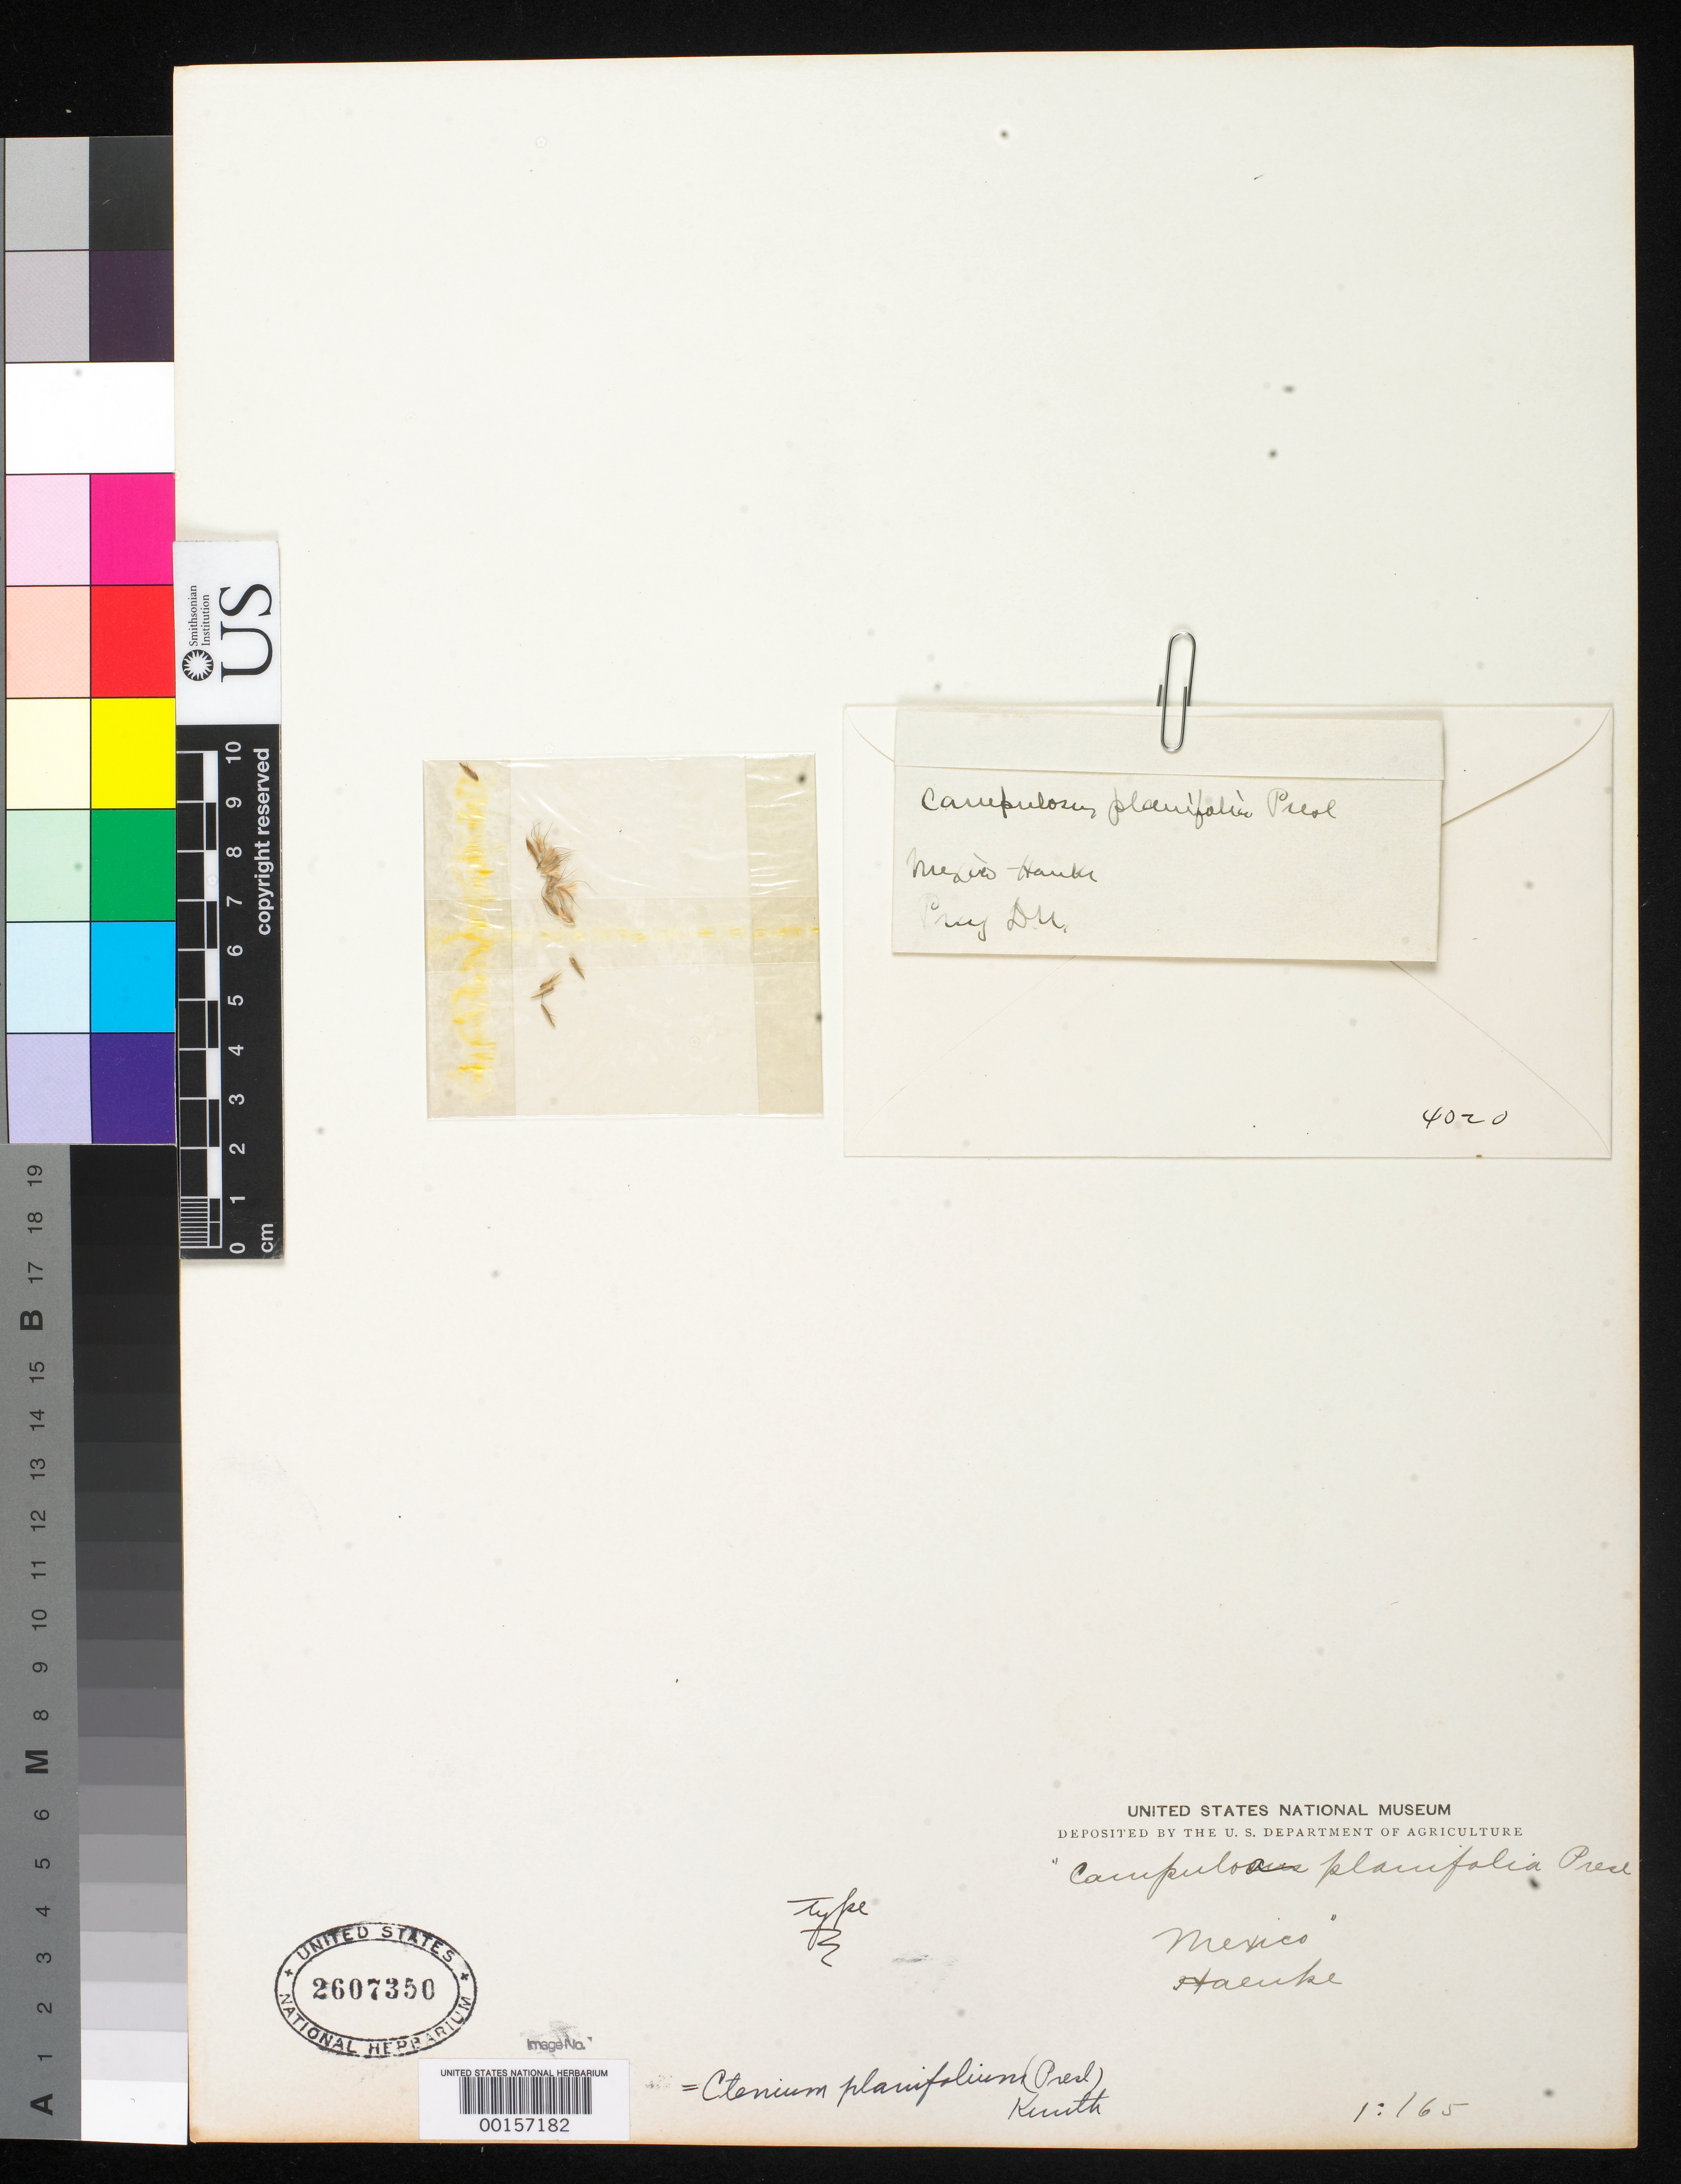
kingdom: Plantae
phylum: Tracheophyta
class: Liliopsida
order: Poales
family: Poaceae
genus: Campulosus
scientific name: Campulosus planifolius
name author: J. Presl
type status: Type Fragment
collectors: T. P. X. Haenke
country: Mexico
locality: E of Monserrat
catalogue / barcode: US 2607350